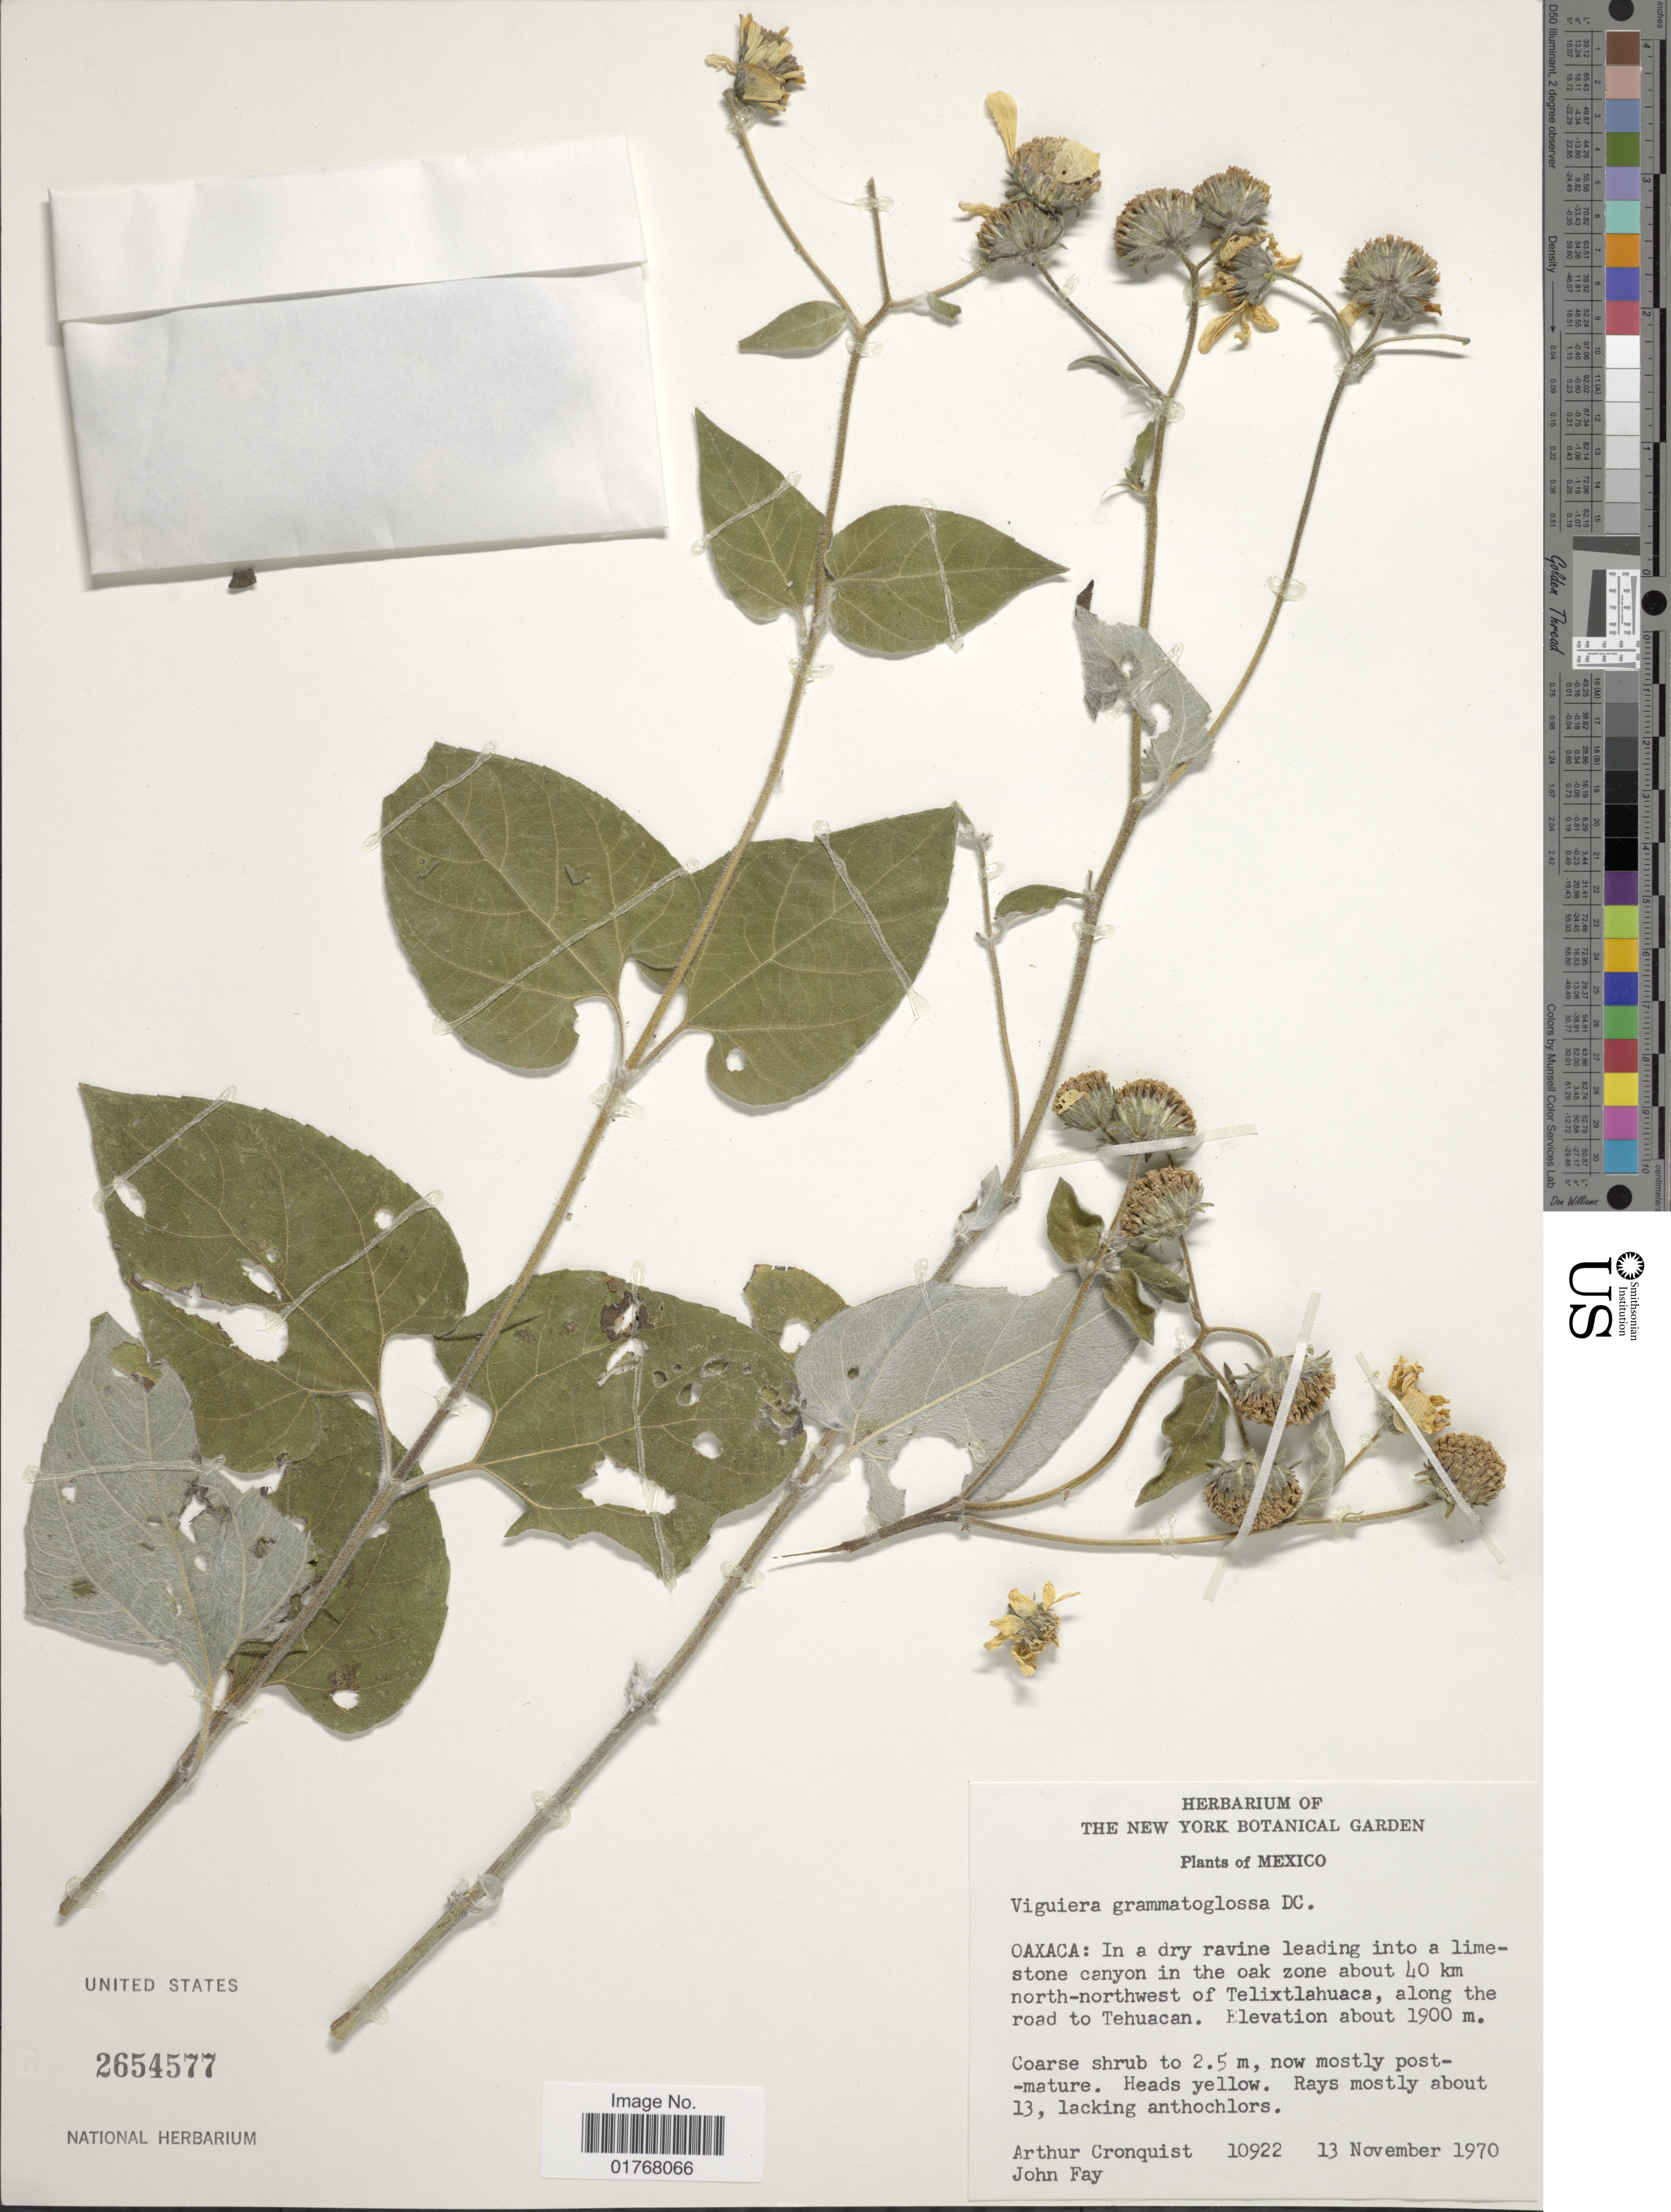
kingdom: Plantae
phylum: Tracheophyta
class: Magnoliopsida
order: Asterales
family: Asteraceae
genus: Viguiera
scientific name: Viguiera grammatoglossa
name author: DC.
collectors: A. J. Cronquist & J. M. Fay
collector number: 10922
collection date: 1970-11-13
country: Mexico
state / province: Oaxaca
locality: In a dry ravine leading into a limestone in the oak zone about 40 km north-northwest of Telixtlahuaca, along the road to Tehuacan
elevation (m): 1900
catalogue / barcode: US 2654577